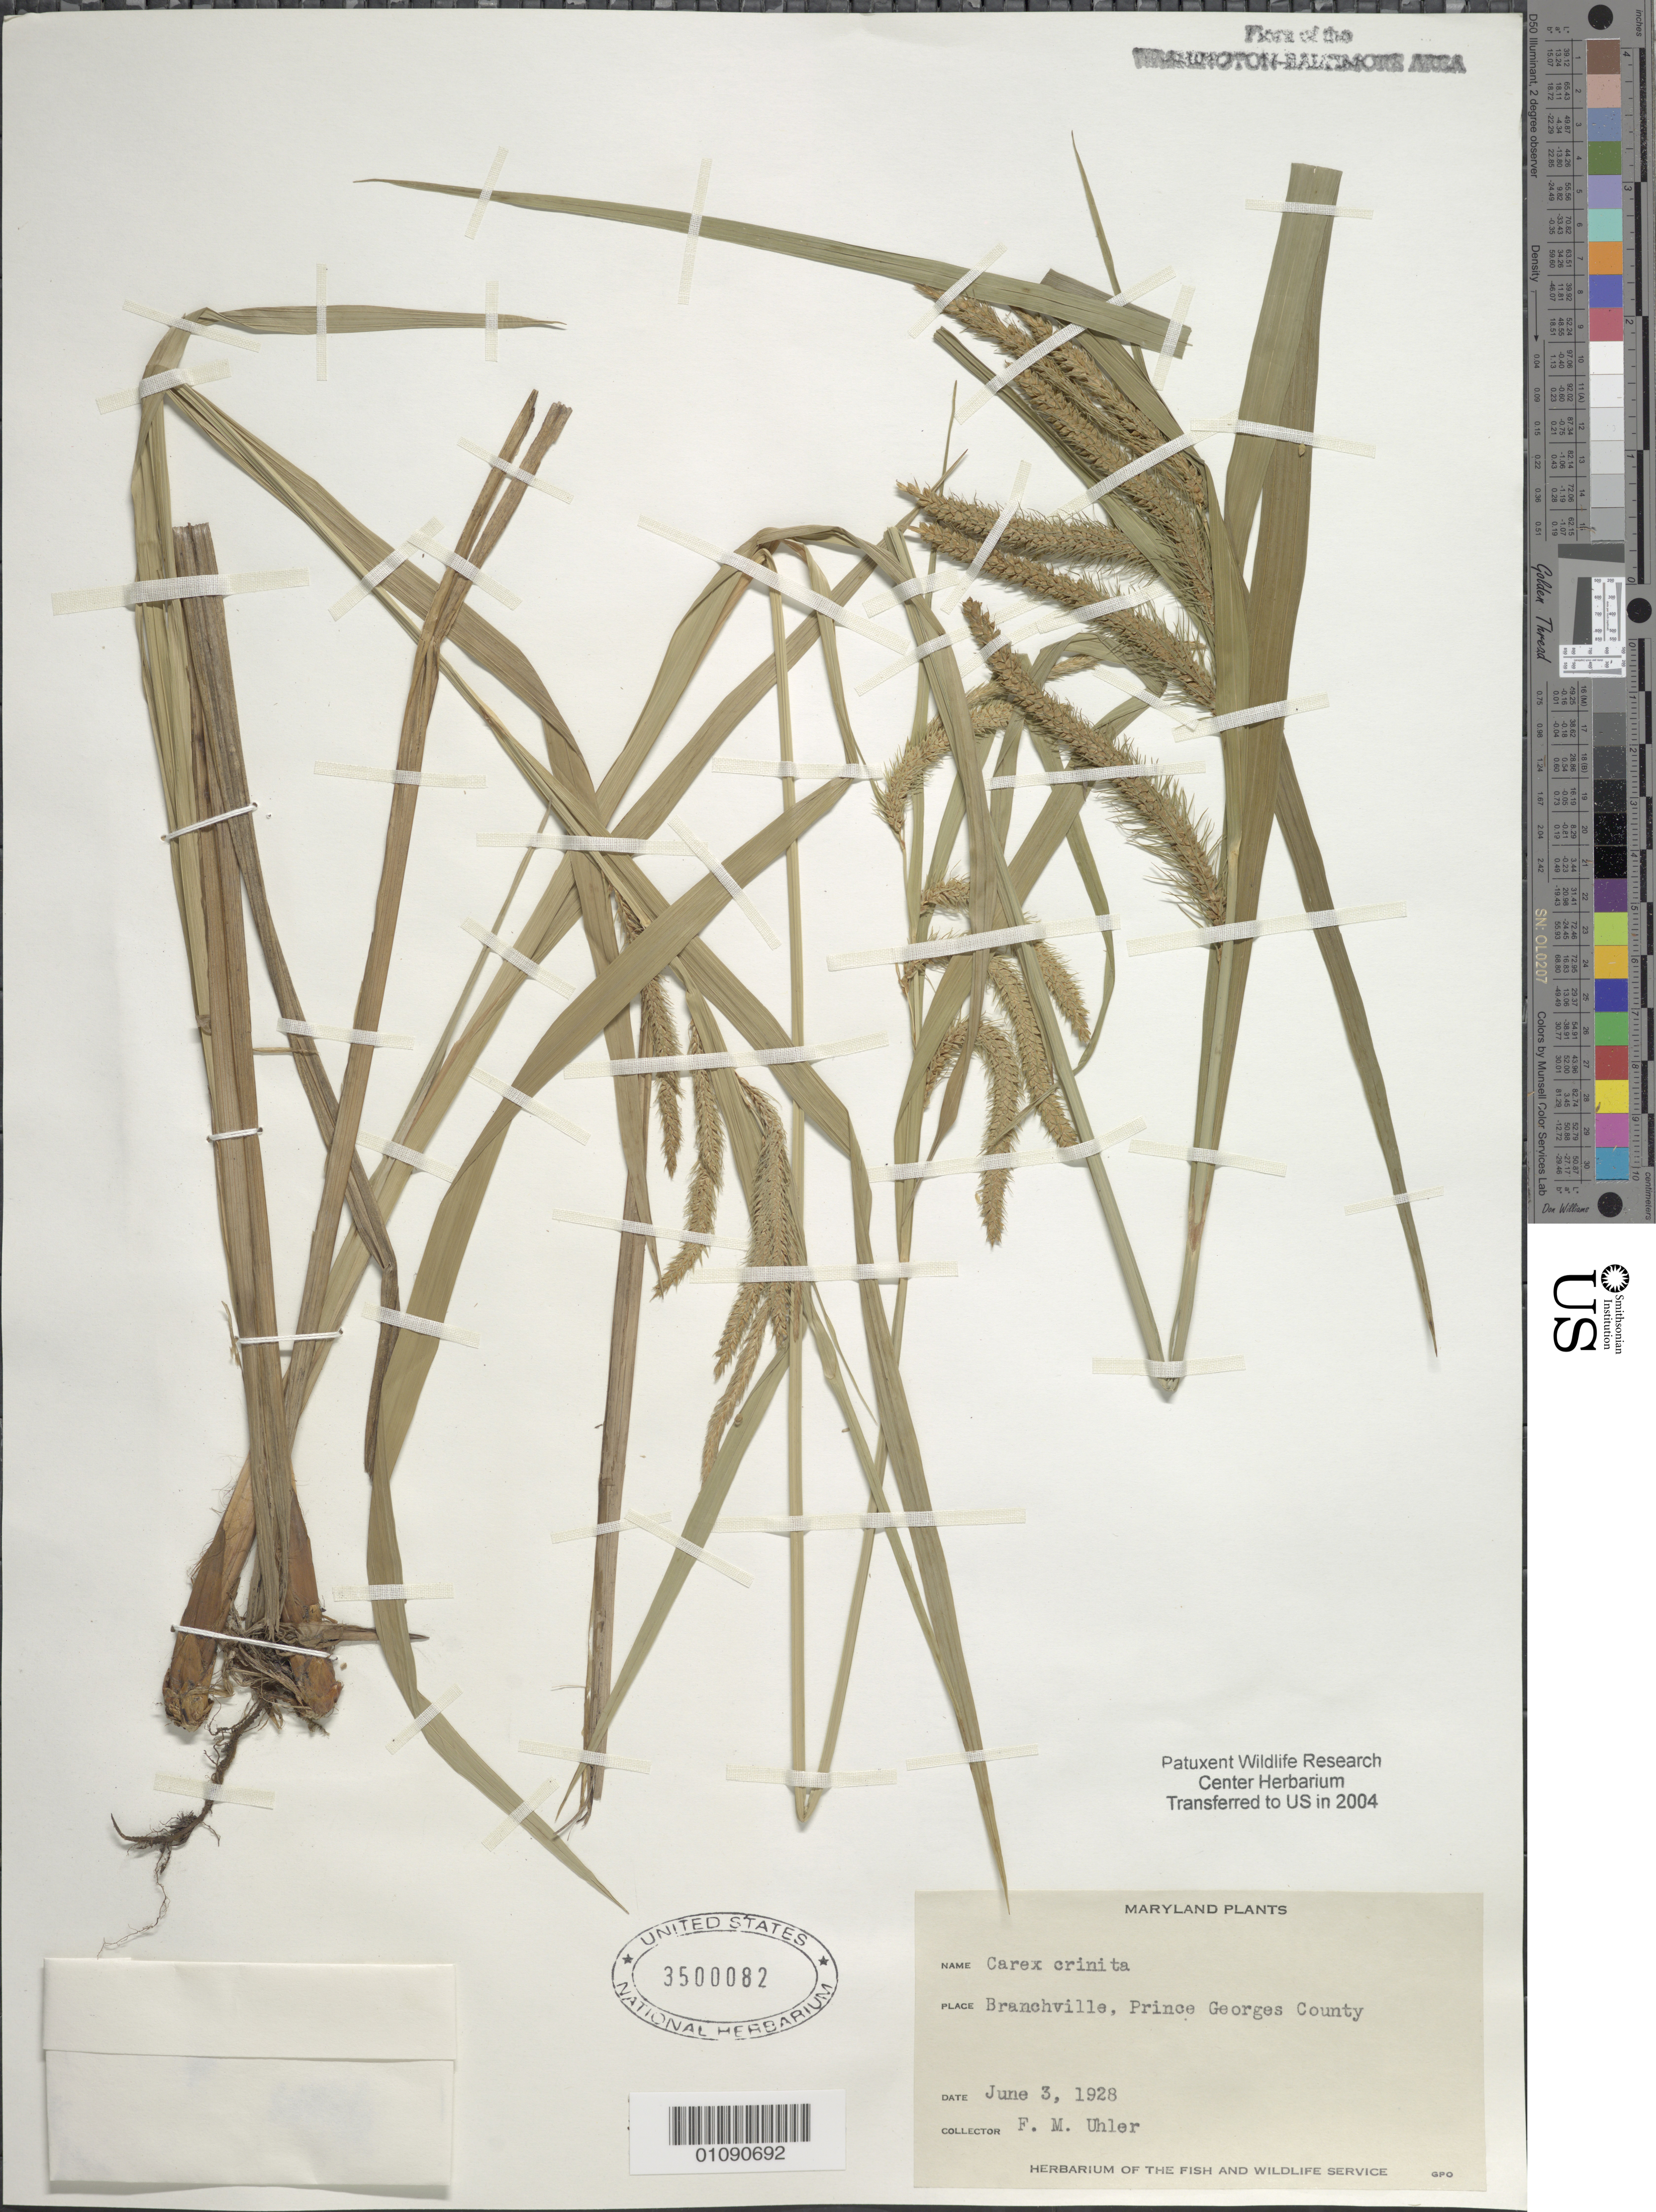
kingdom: Plantae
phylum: Tracheophyta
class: Liliopsida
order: Poales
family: Cyperaceae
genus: Carex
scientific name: Carex crinita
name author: Lam.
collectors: F. M. Uhler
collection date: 1928-06-03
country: United States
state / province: Maryland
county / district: Prince George's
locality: Branchville.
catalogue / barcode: US 3500082